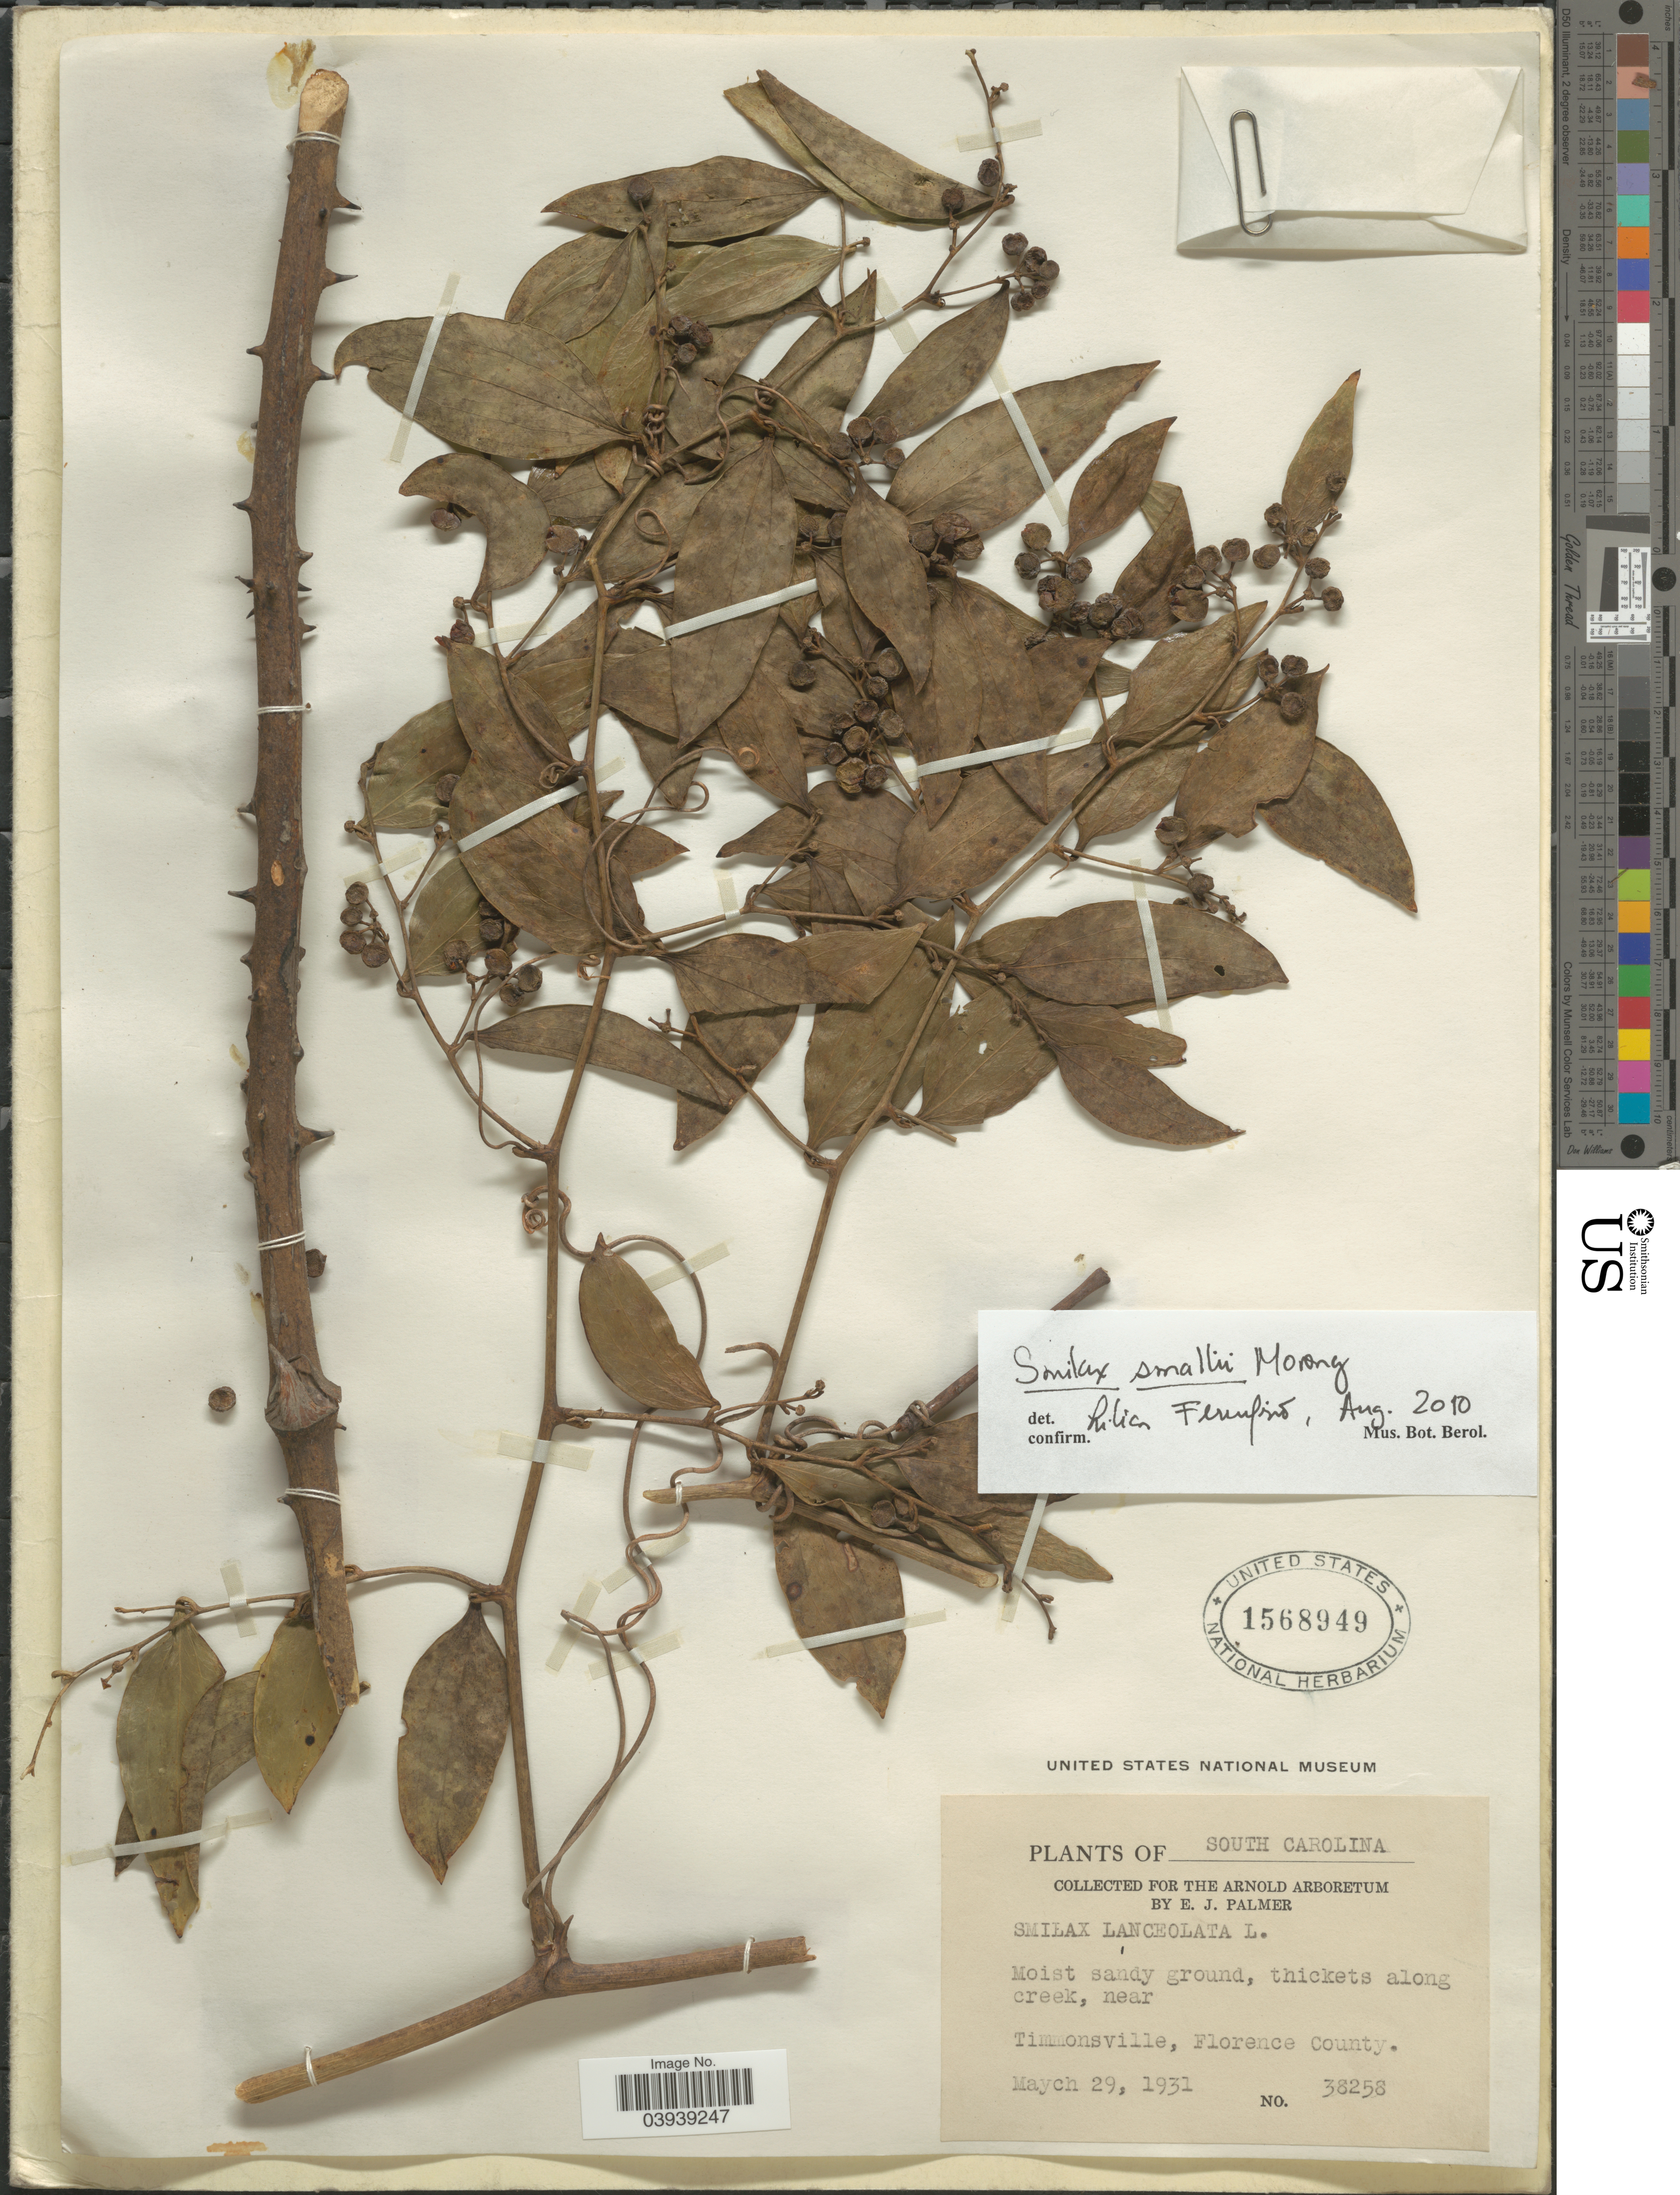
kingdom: Plantae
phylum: Tracheophyta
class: Liliopsida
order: Liliales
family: Smilacaceae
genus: Smilax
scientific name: Smilax smallii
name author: Morong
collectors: E. J. Palmer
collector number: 38258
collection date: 1931-03-29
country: United States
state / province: South Carolina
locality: Moist sandy ground, thickets along creek, near Timmonsville, Florence County.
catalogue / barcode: US 1568949